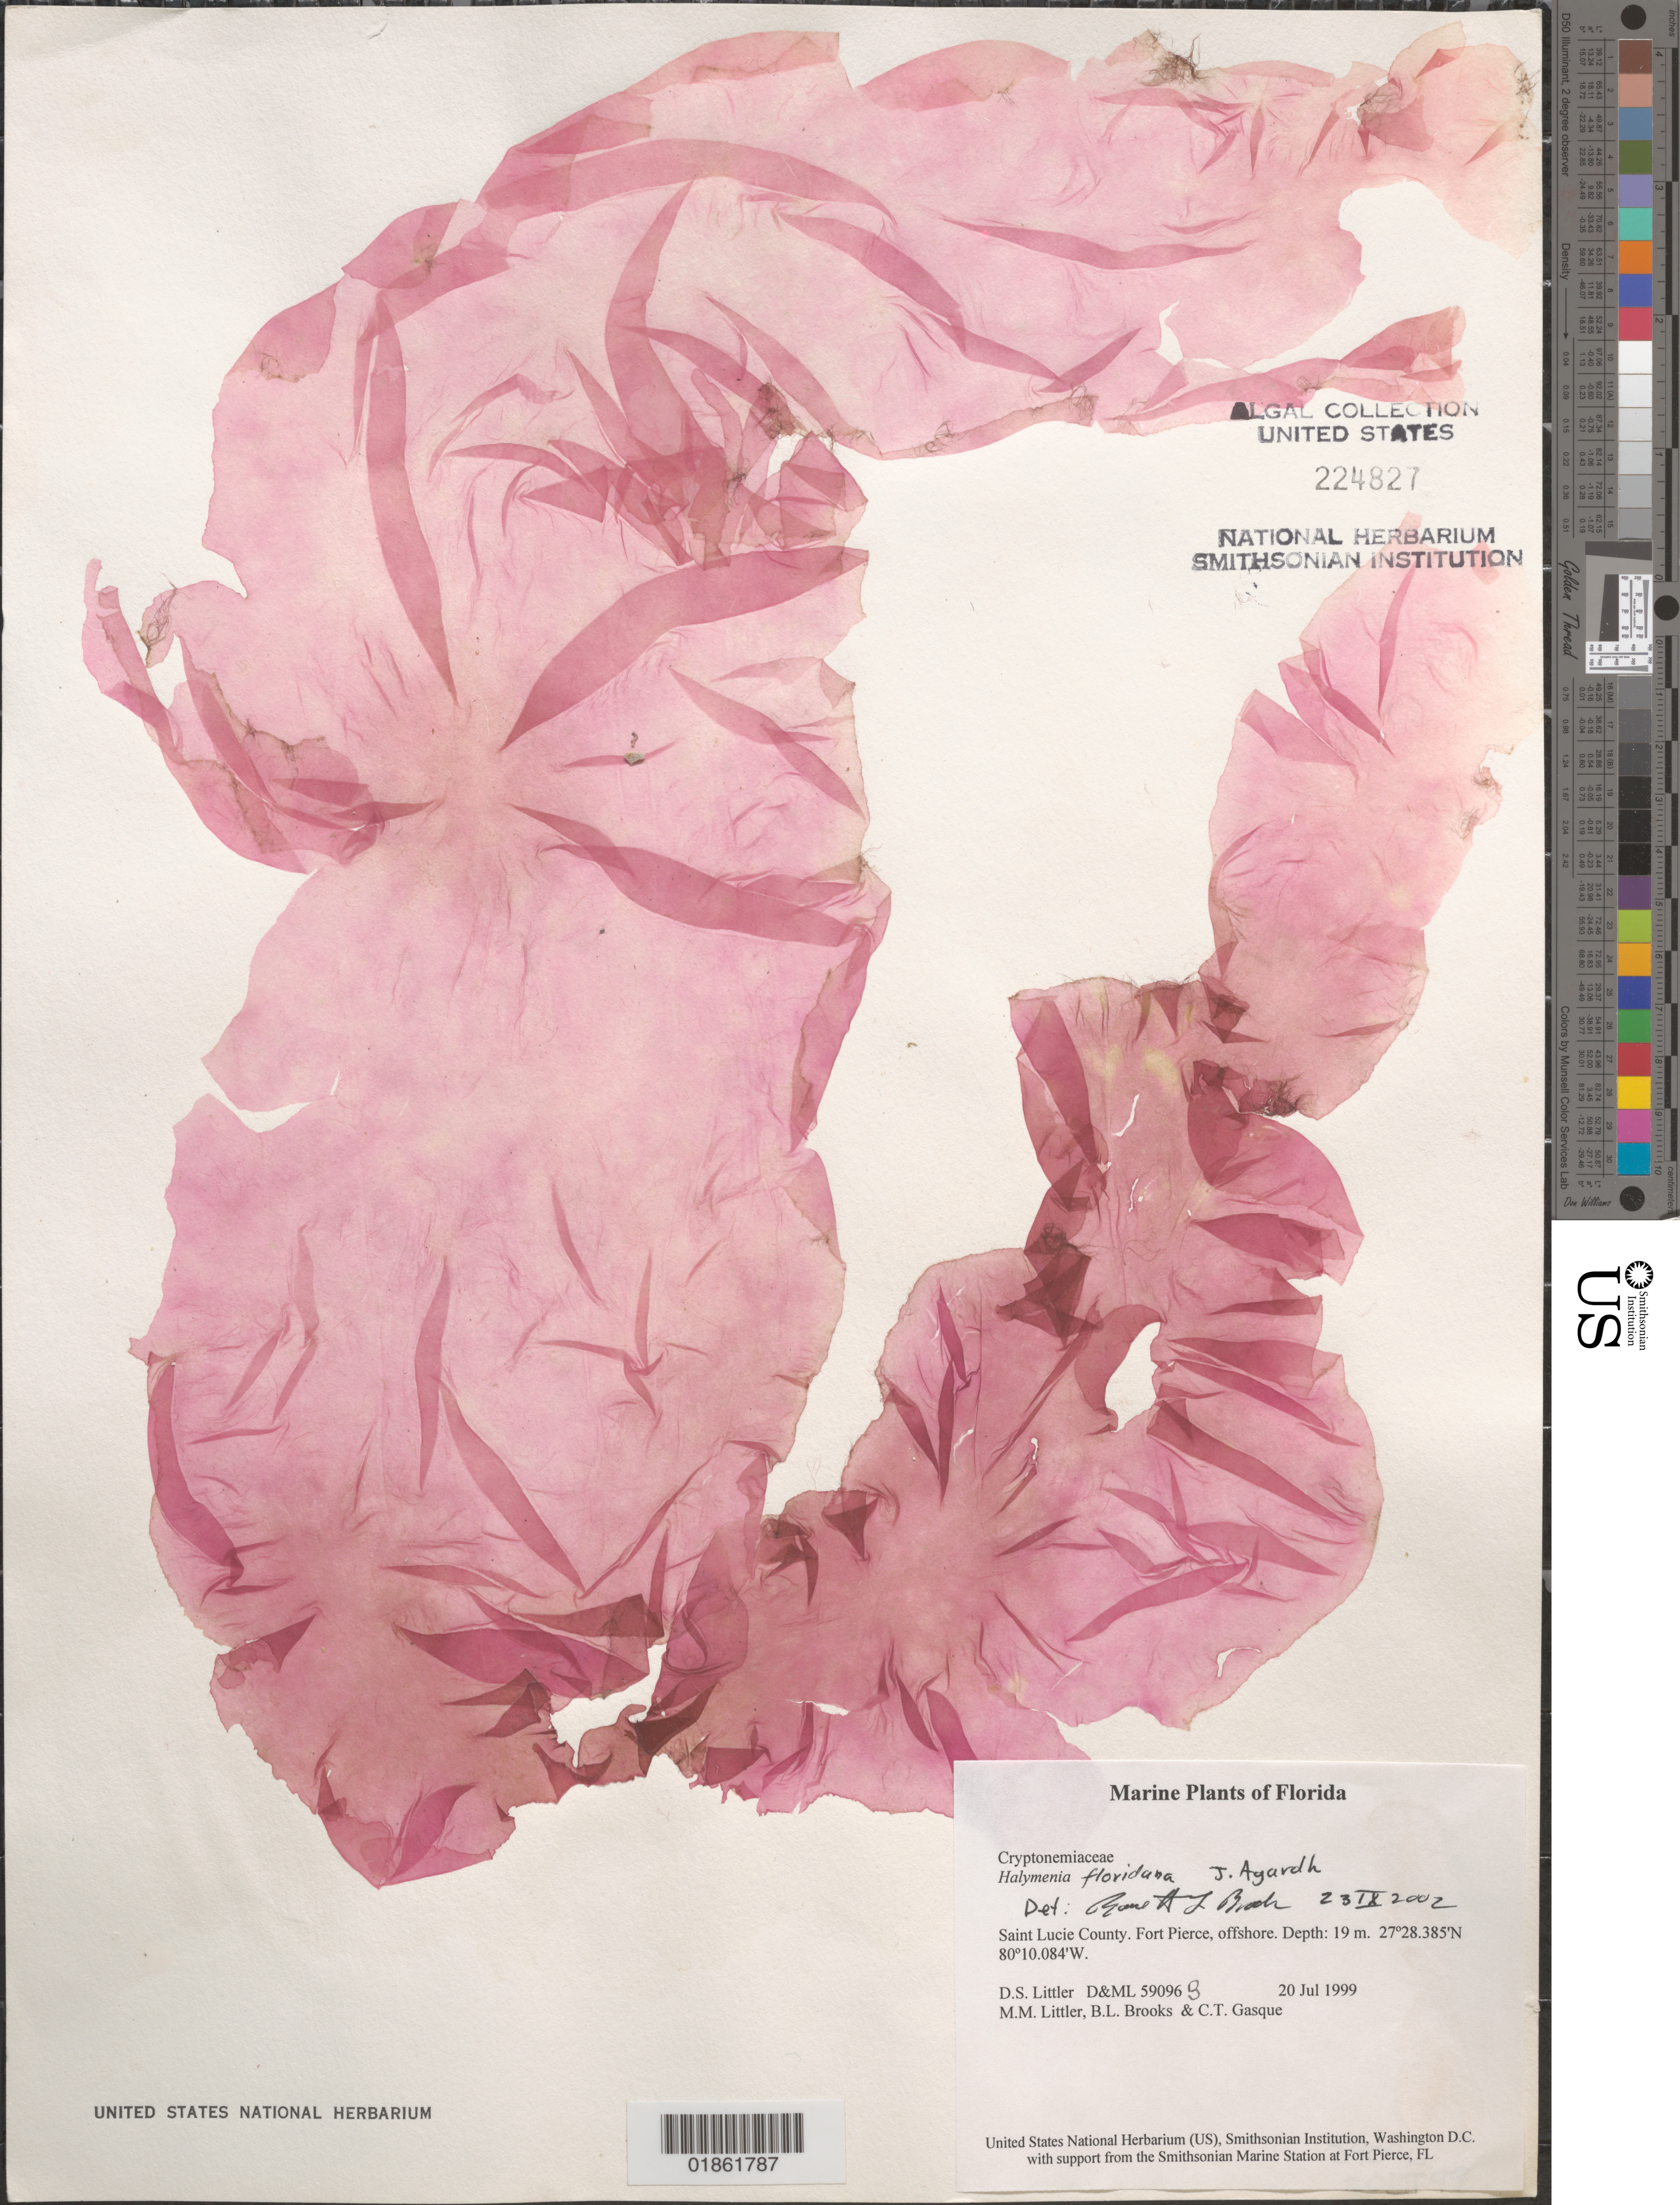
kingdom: Plantae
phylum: Rhodophyta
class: Florideophyceae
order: Halymeniales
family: Halymeniaceae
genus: Halymenia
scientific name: Halymenia floridana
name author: J. Agardh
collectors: D. S. Littler, M. M. Littler, B. Brooks & C. Gasque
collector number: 59096B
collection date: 1999-07-20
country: United States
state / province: Florida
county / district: Saint Lucie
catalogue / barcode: US 224827